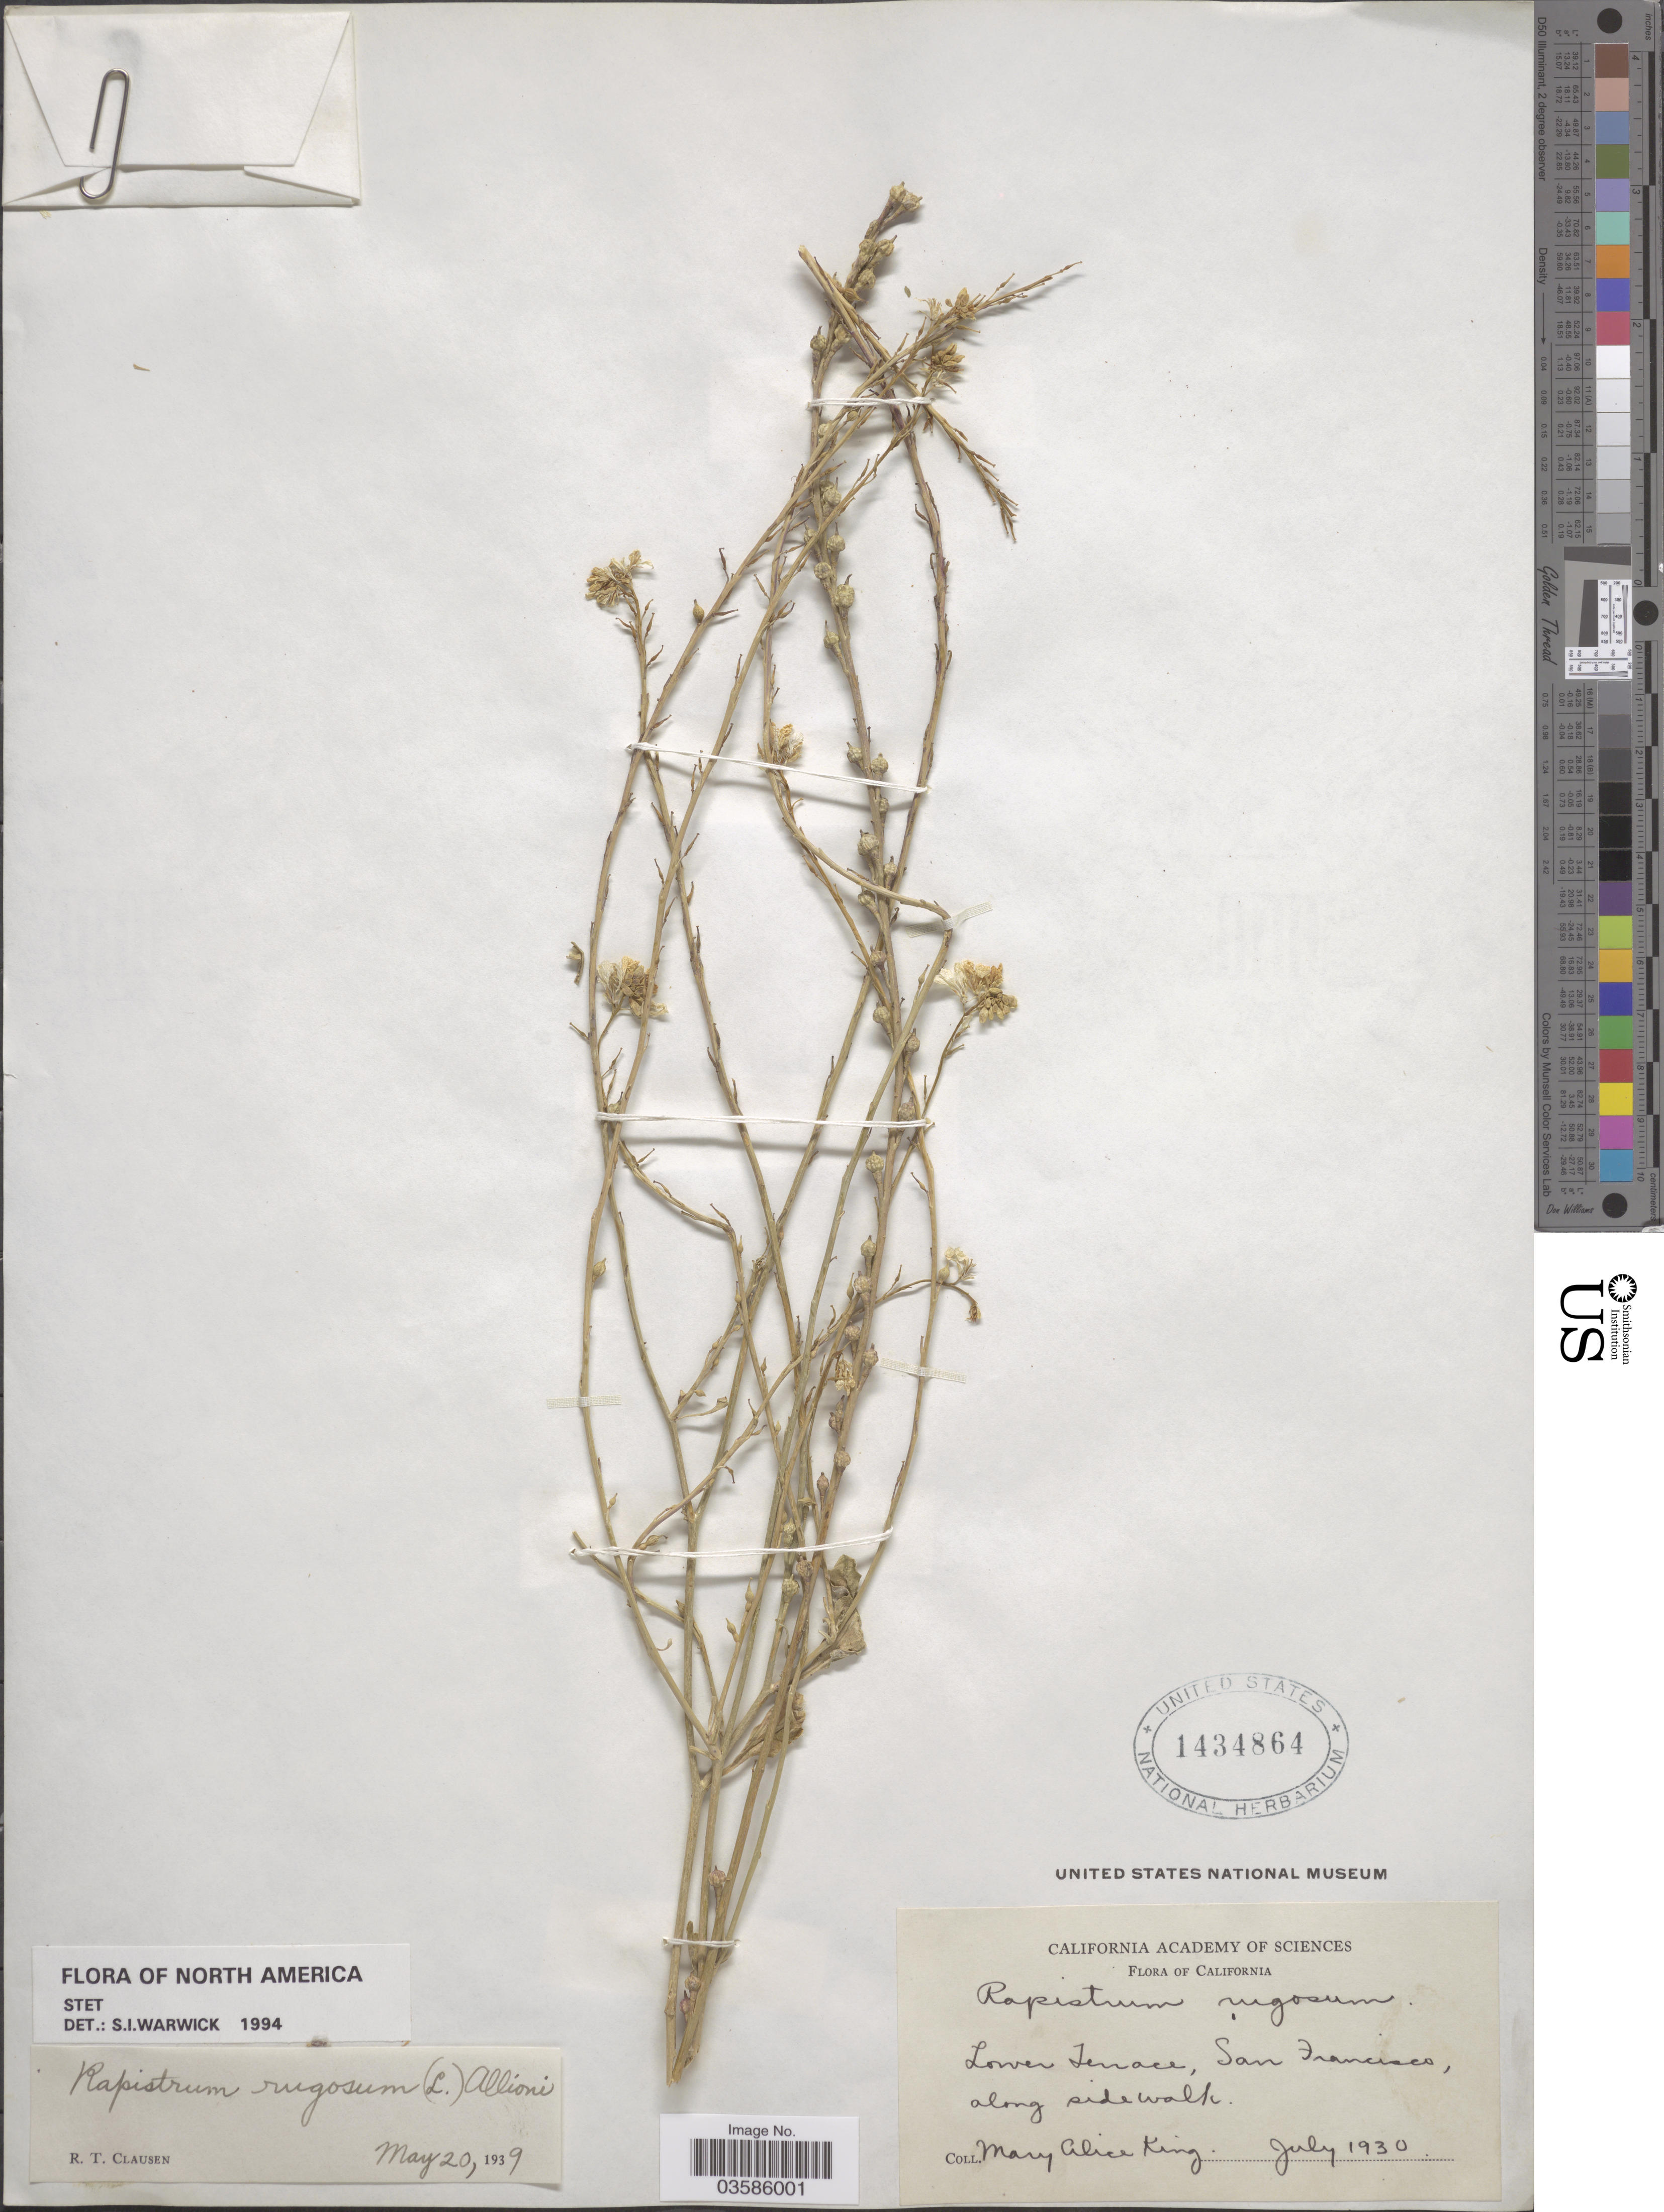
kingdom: Plantae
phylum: Tracheophyta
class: Magnoliopsida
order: Brassicales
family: Brassicaceae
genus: Rapistrum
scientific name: Rapistrum rugosum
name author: (L.) All.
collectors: M. King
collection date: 1930-07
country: United States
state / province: California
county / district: San Francisco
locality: Lower Terrace, San Francisco, along side walk.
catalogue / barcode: US 1434864